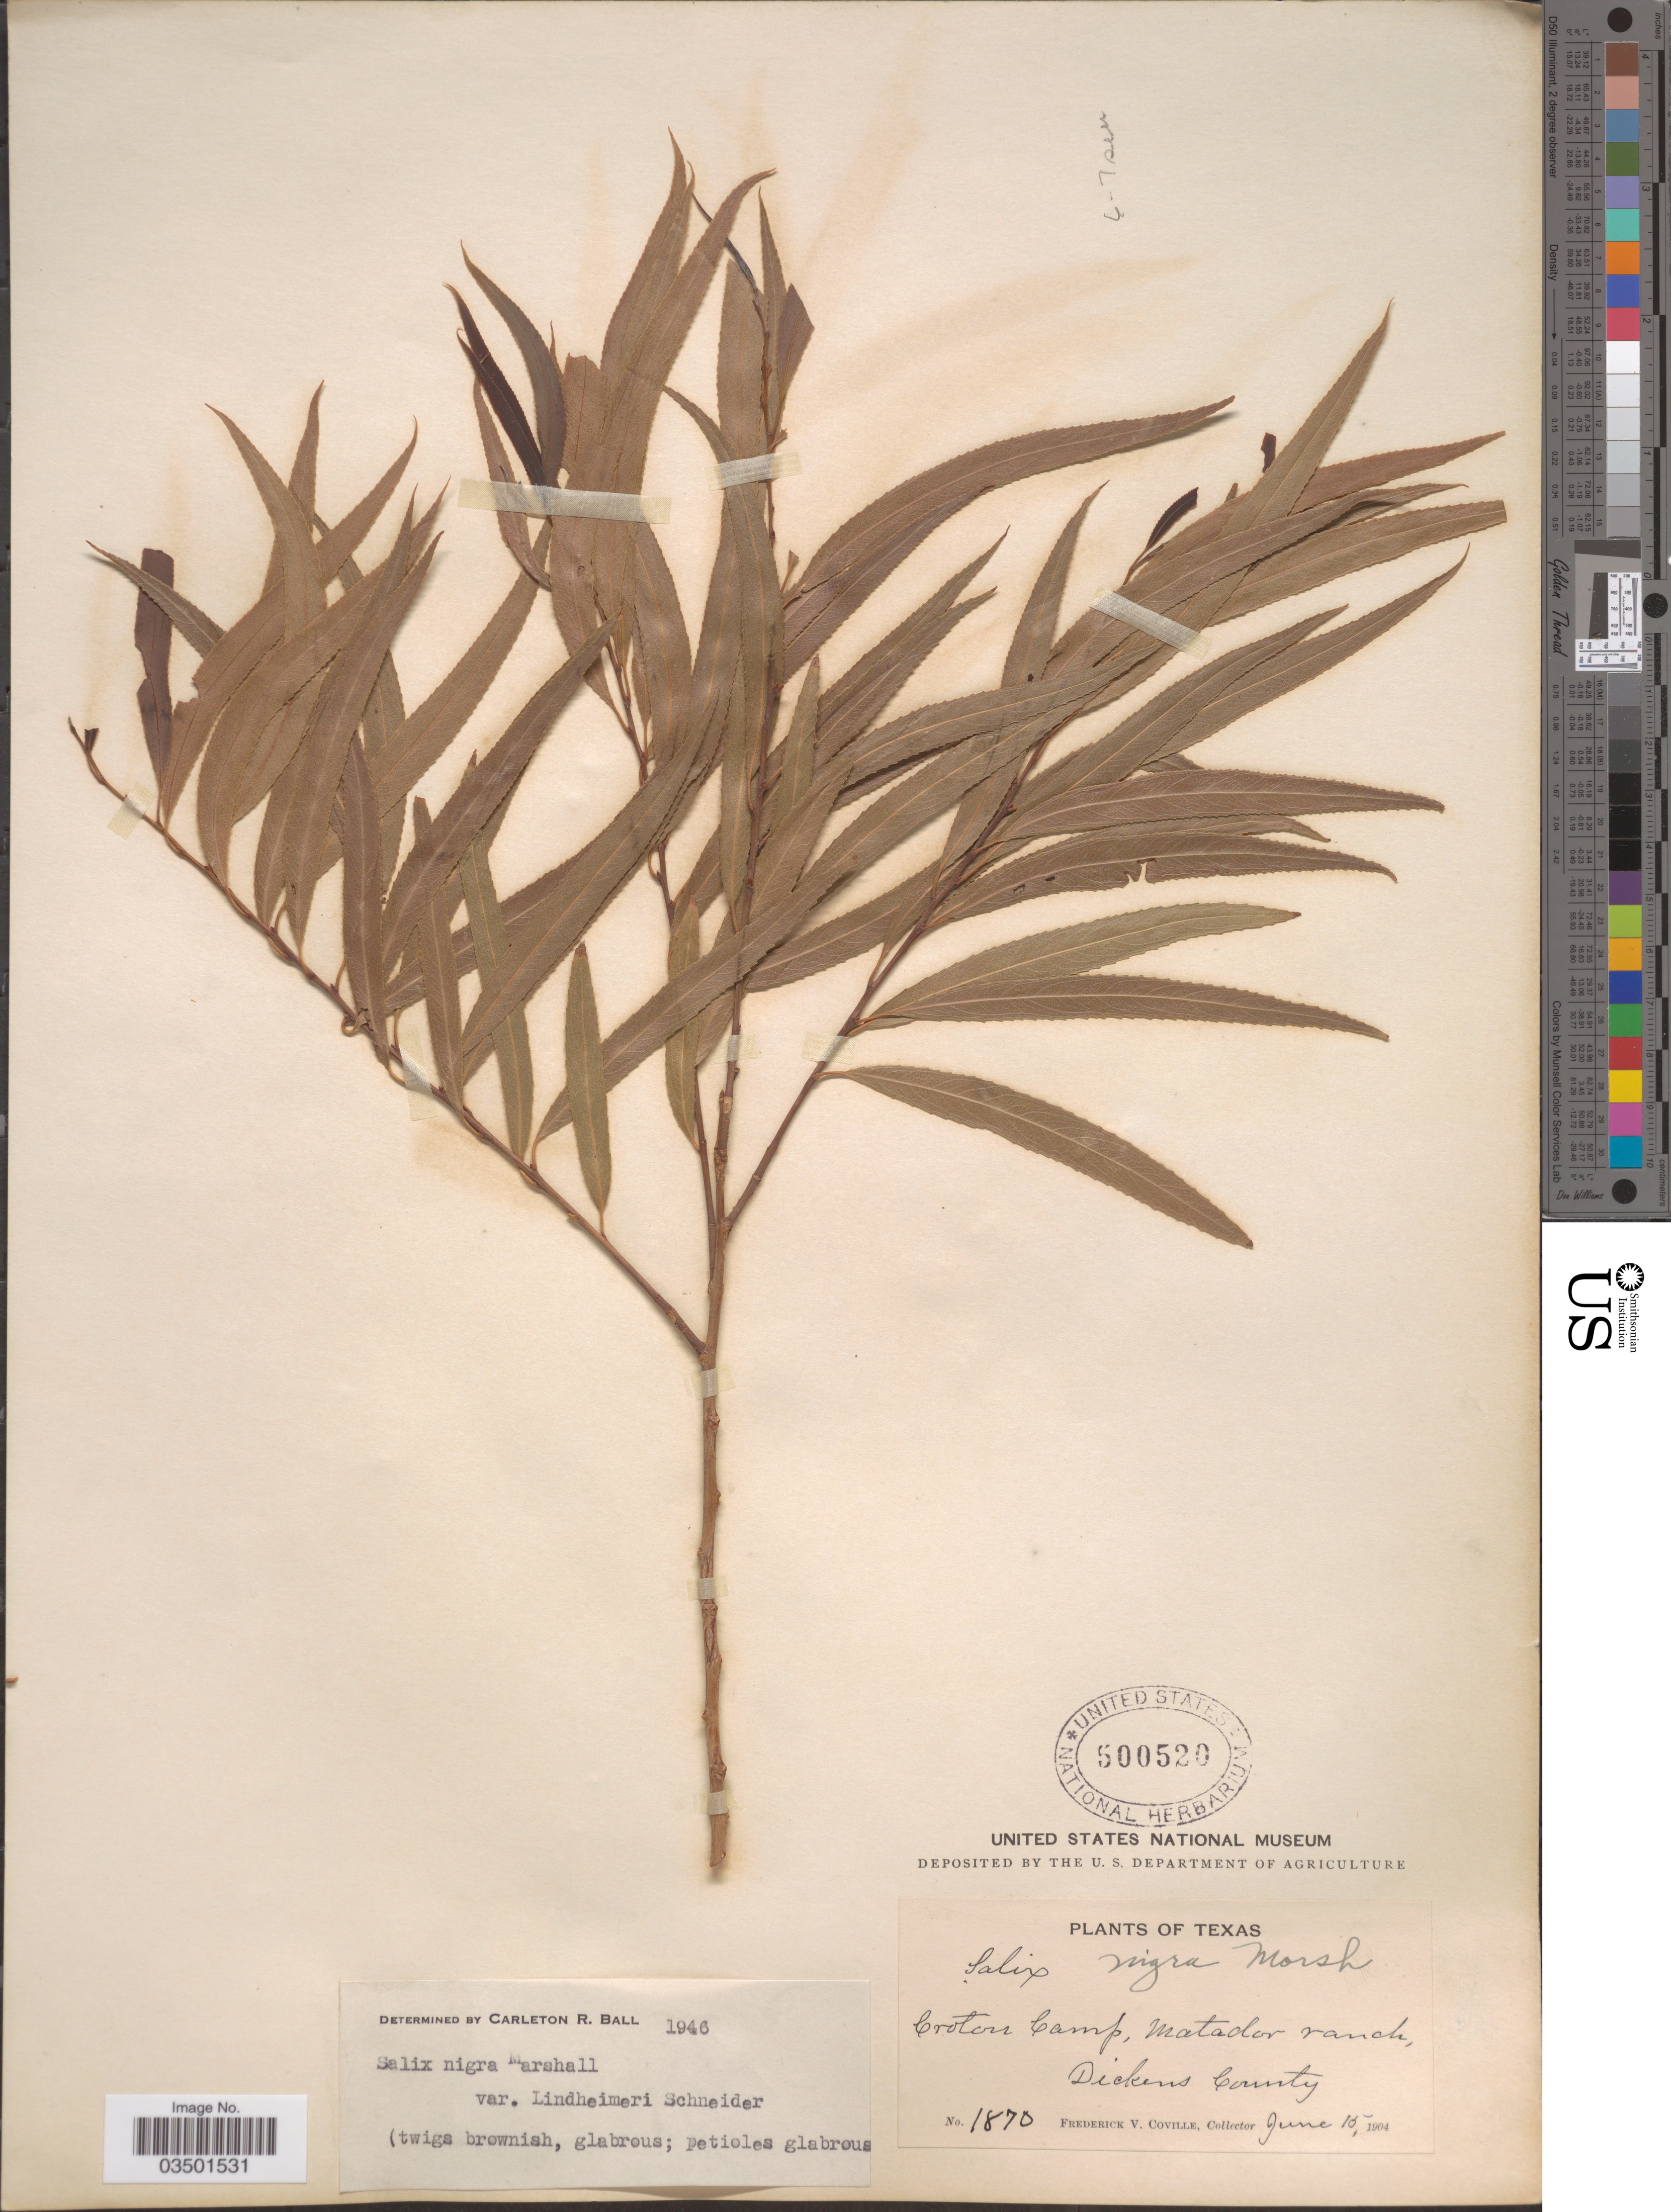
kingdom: Plantae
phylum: Tracheophyta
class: Magnoliopsida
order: Malpighiales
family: Salicaceae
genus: Salix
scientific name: Salix nigra var. lindheimeri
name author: C.K. Schneid.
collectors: F. V. Coville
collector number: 1870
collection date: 1904-06-15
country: United States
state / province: Texas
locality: Croton Camp, Matador ranch, Dickens County.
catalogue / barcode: US 500520